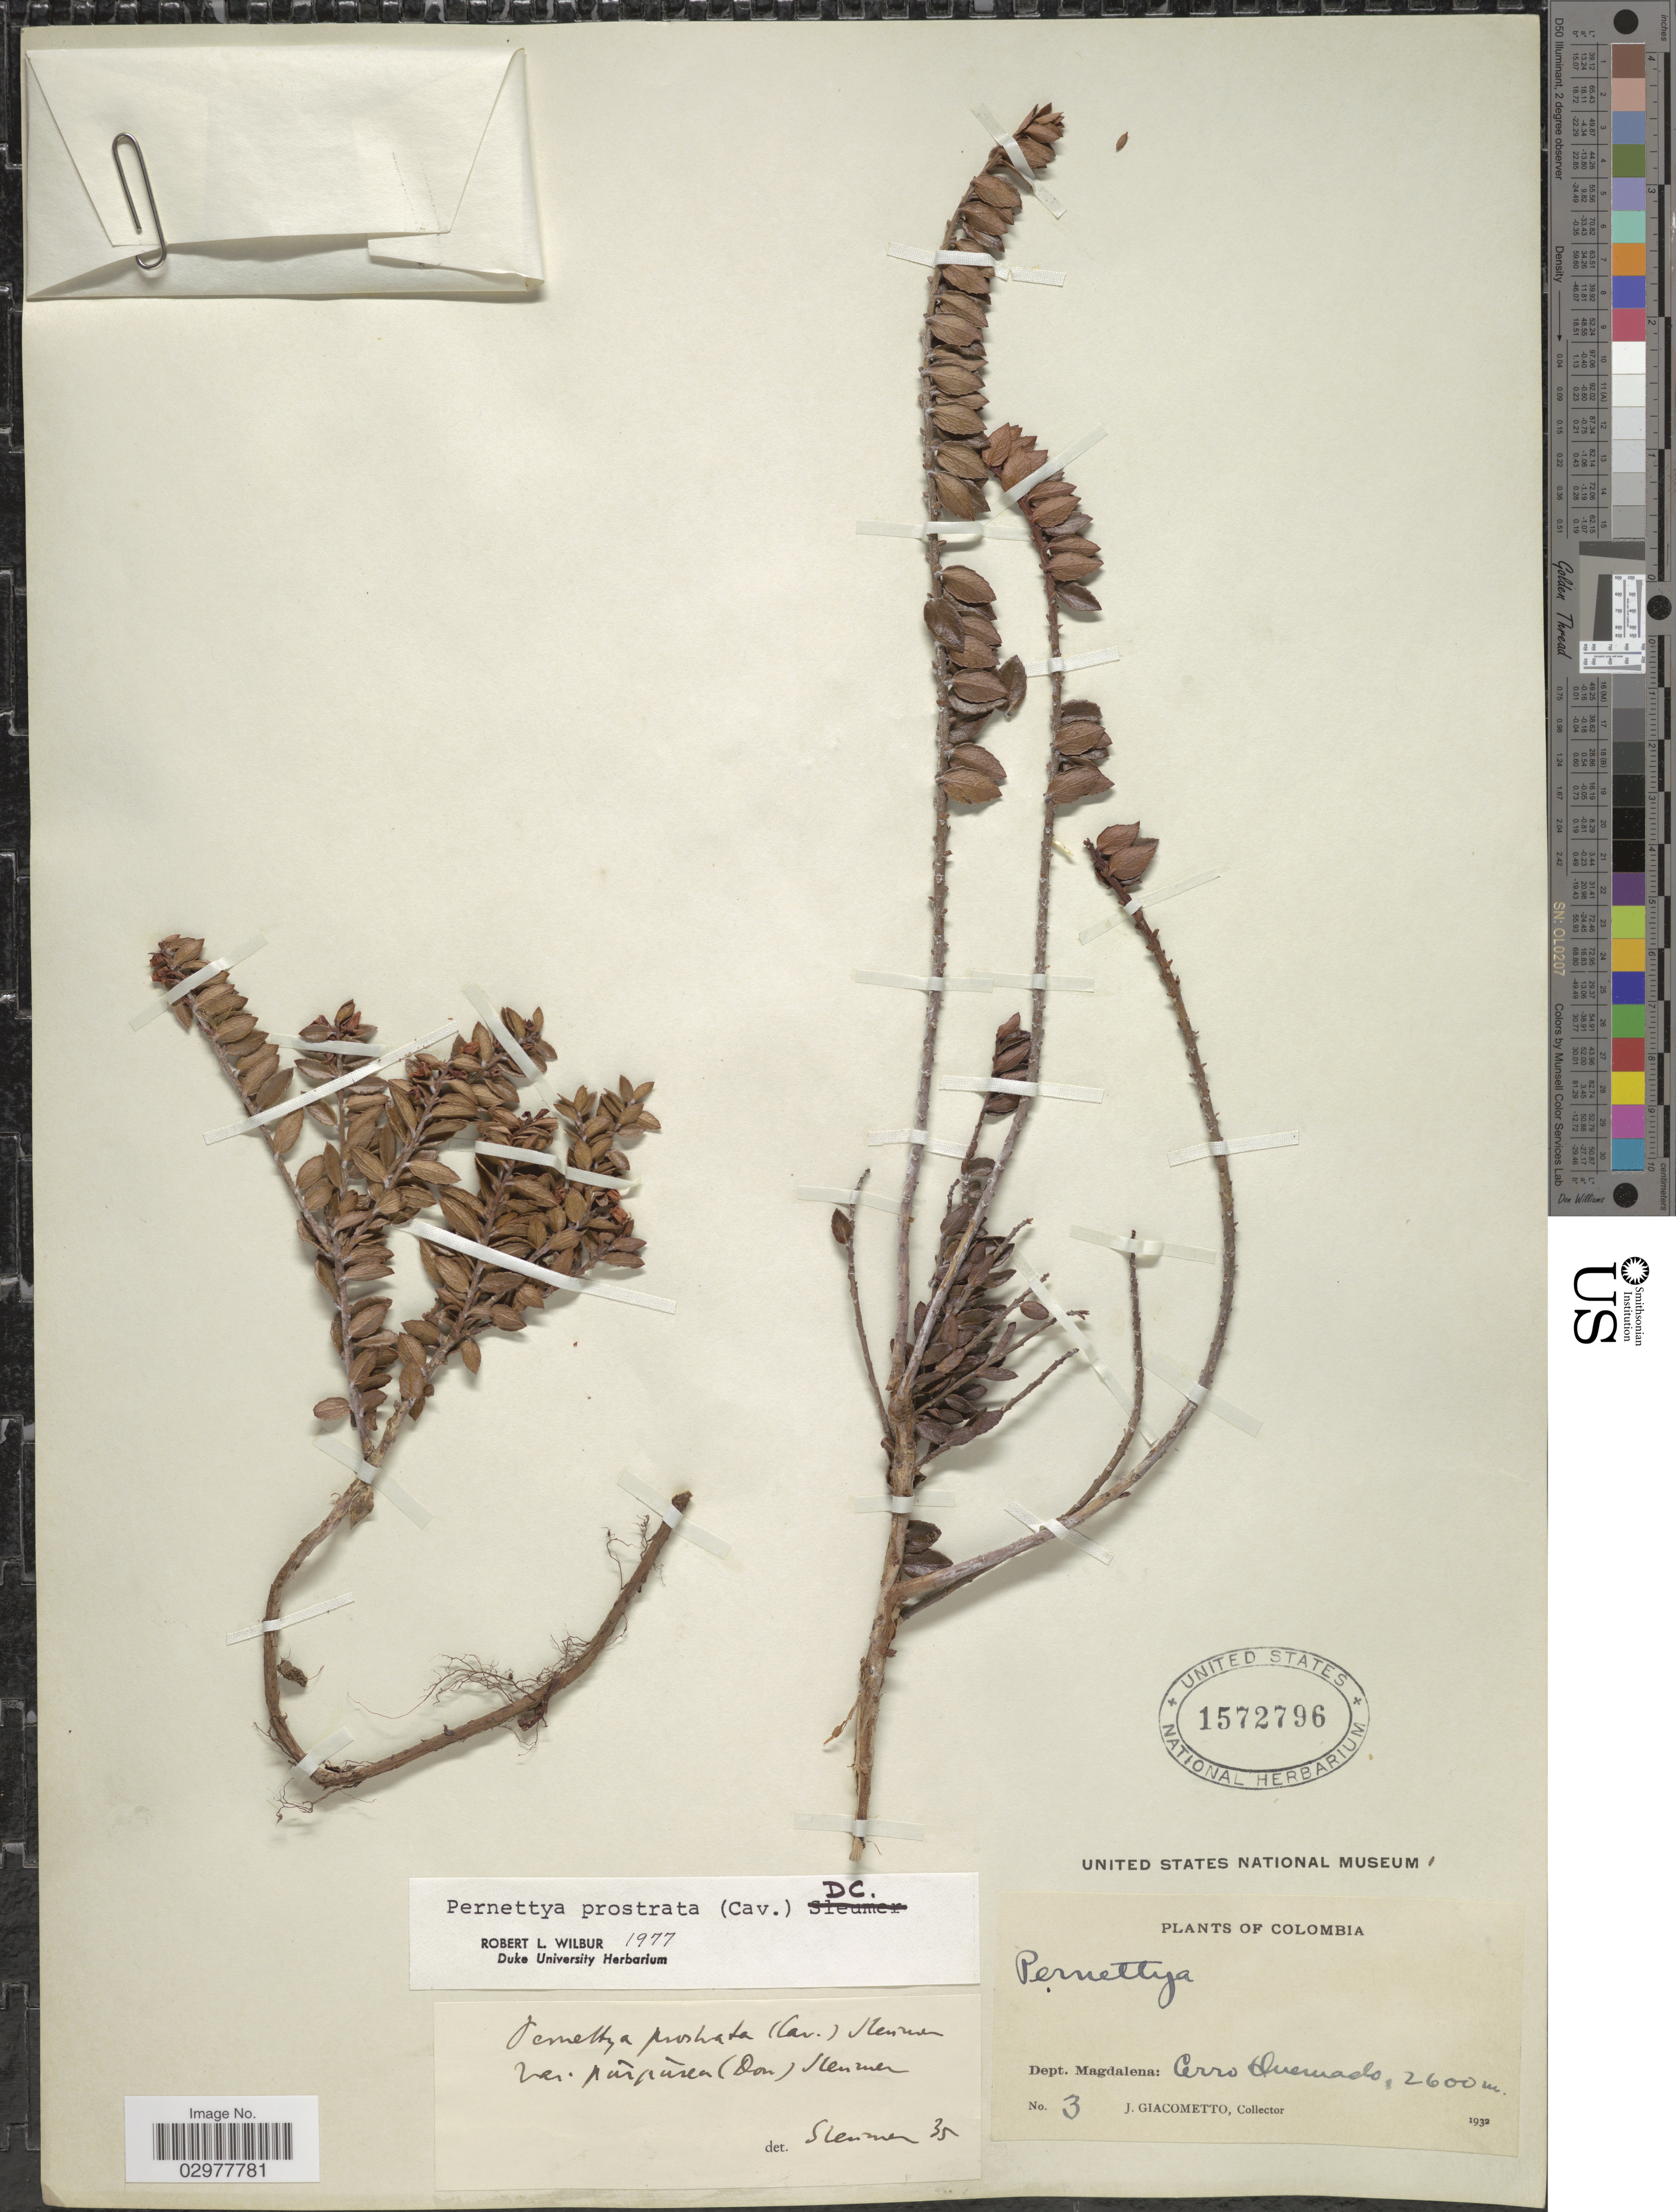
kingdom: Plantae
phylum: Tracheophyta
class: Magnoliopsida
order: Ericales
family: Ericaceae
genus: Pernettya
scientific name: Pernettya prostrata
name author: (Cav.) DC.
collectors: J. Giacometto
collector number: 3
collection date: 1932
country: Colombia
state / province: Magdalena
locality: Dept. Magdalena: Cerro Quemado.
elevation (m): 2600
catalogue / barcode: US 1572796